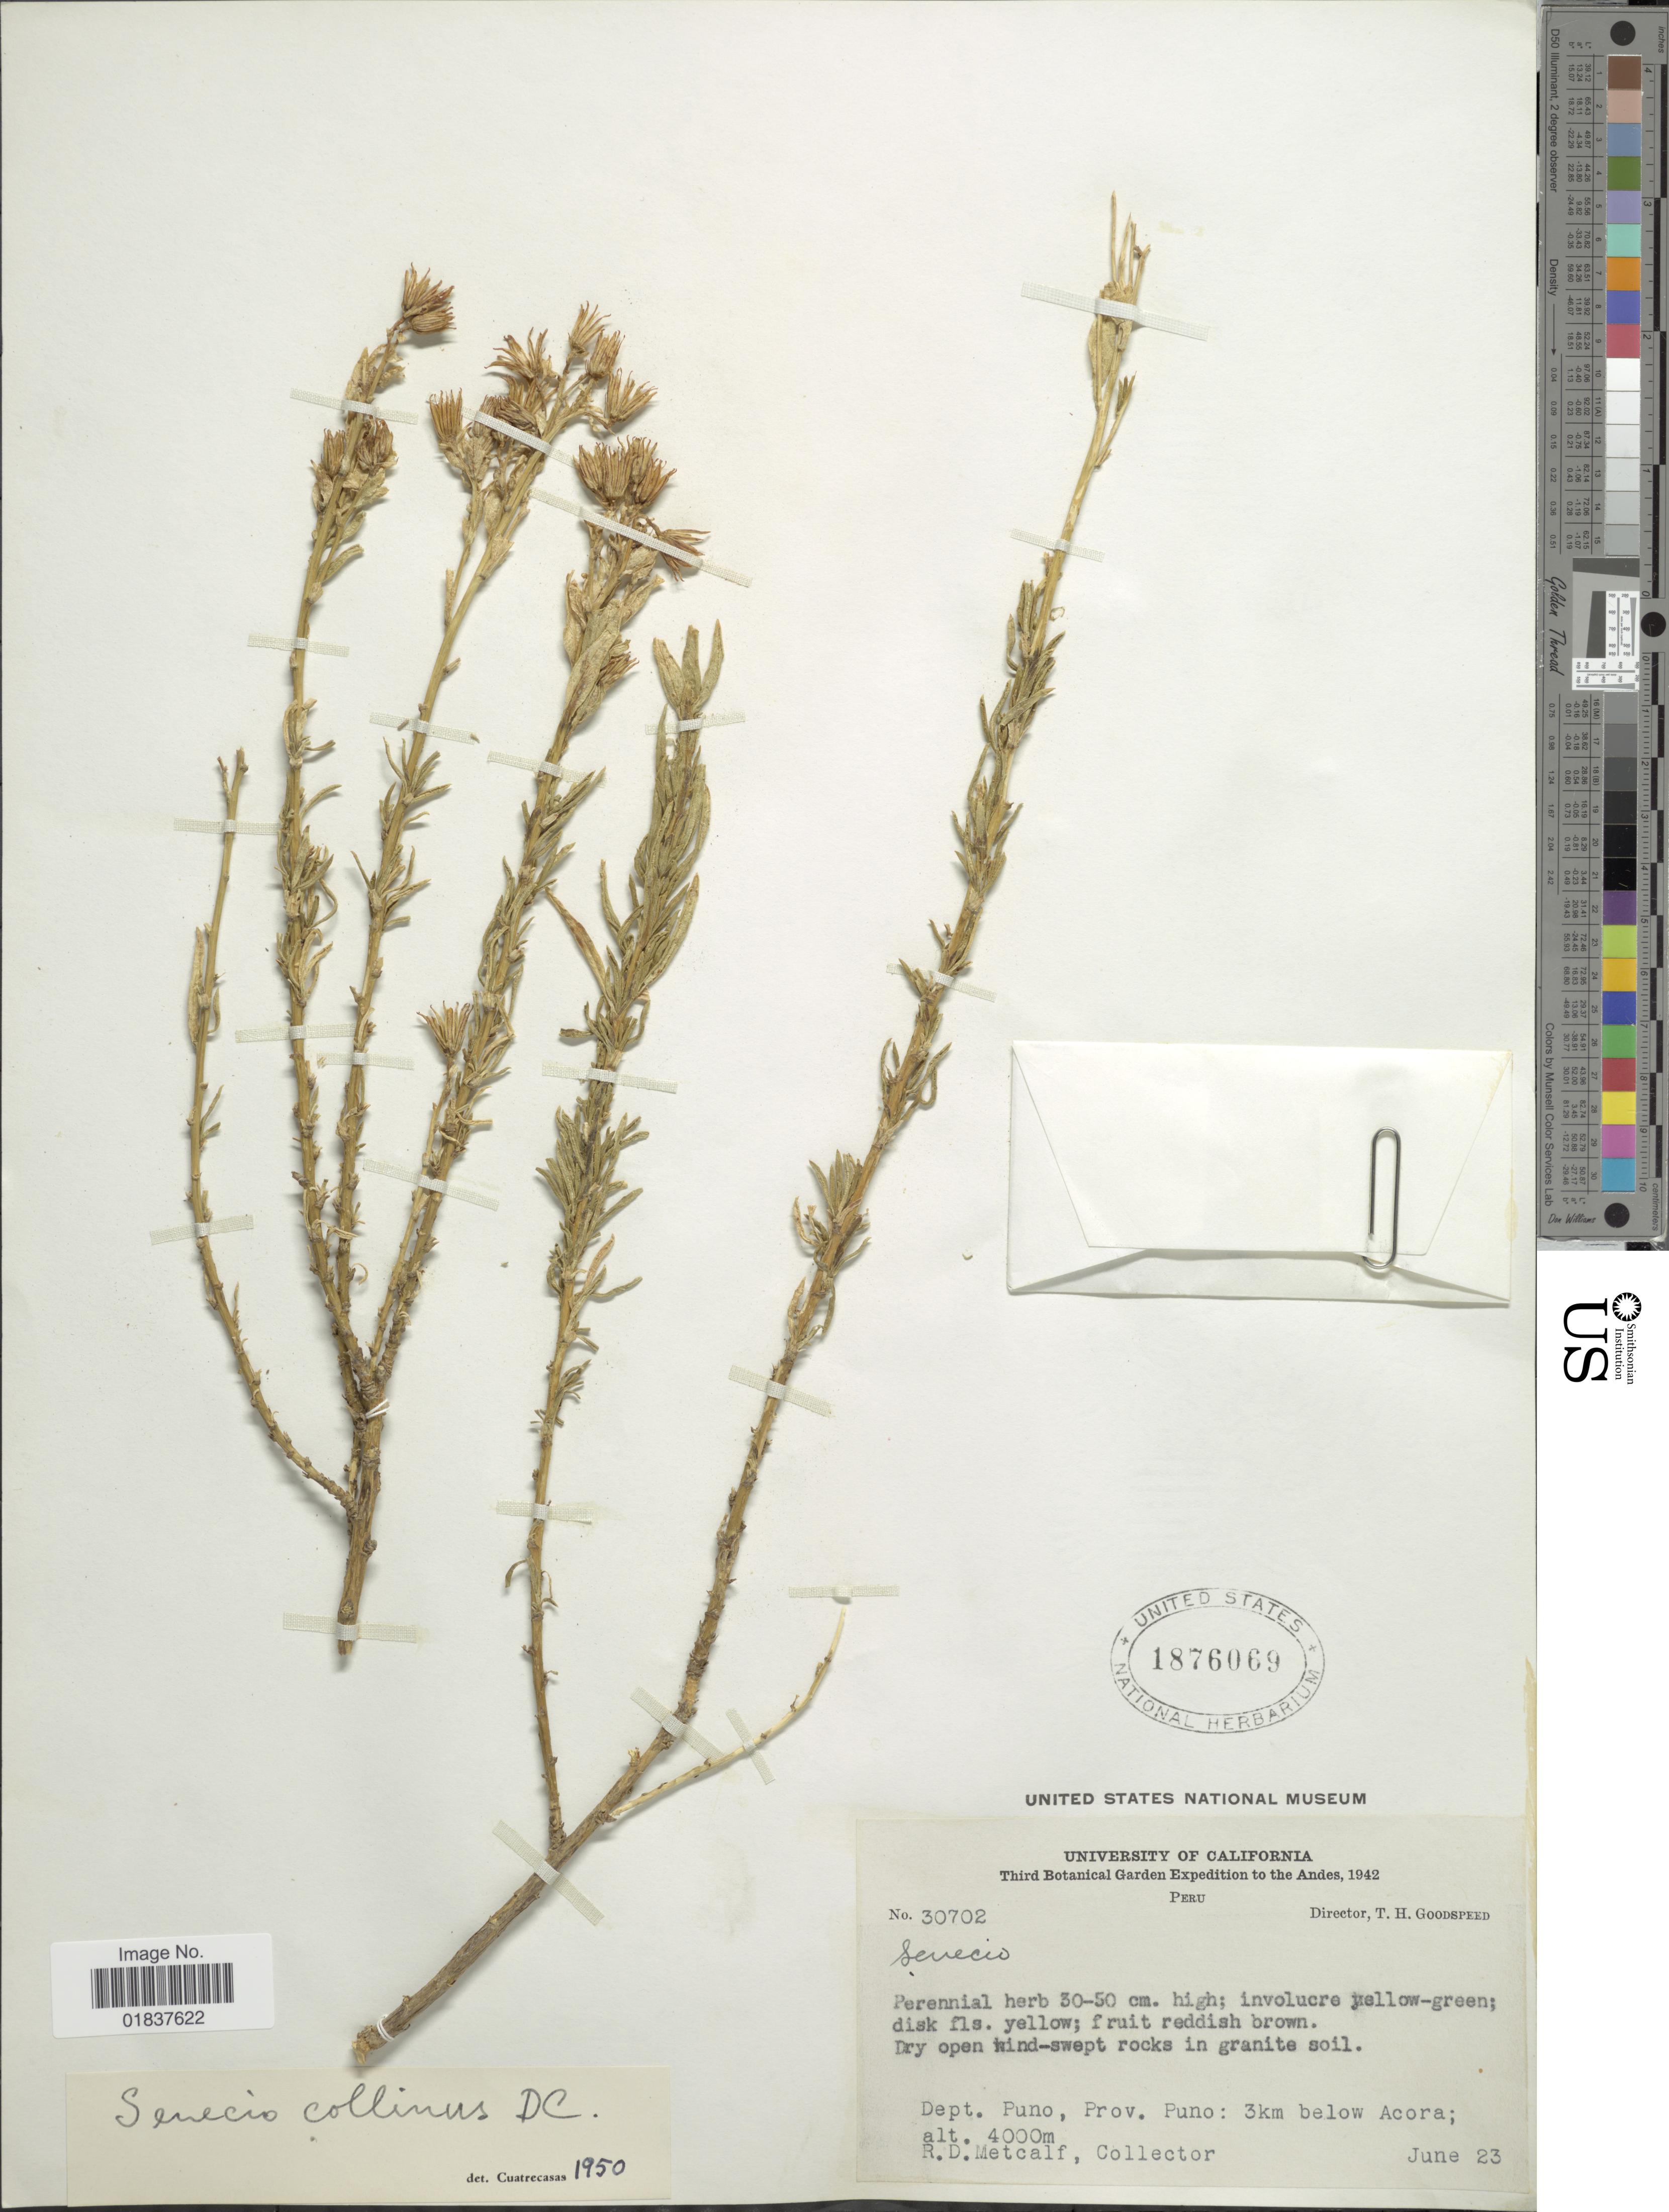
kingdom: Plantae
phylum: Tracheophyta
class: Magnoliopsida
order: Asterales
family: Asteraceae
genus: Senecio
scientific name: Senecio collinus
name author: DC.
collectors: R. D. Metcalf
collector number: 30702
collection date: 1942-06-23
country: Peru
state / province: Puno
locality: Prov. Puno, 3 km below Acora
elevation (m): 4000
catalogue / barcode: US 1876069